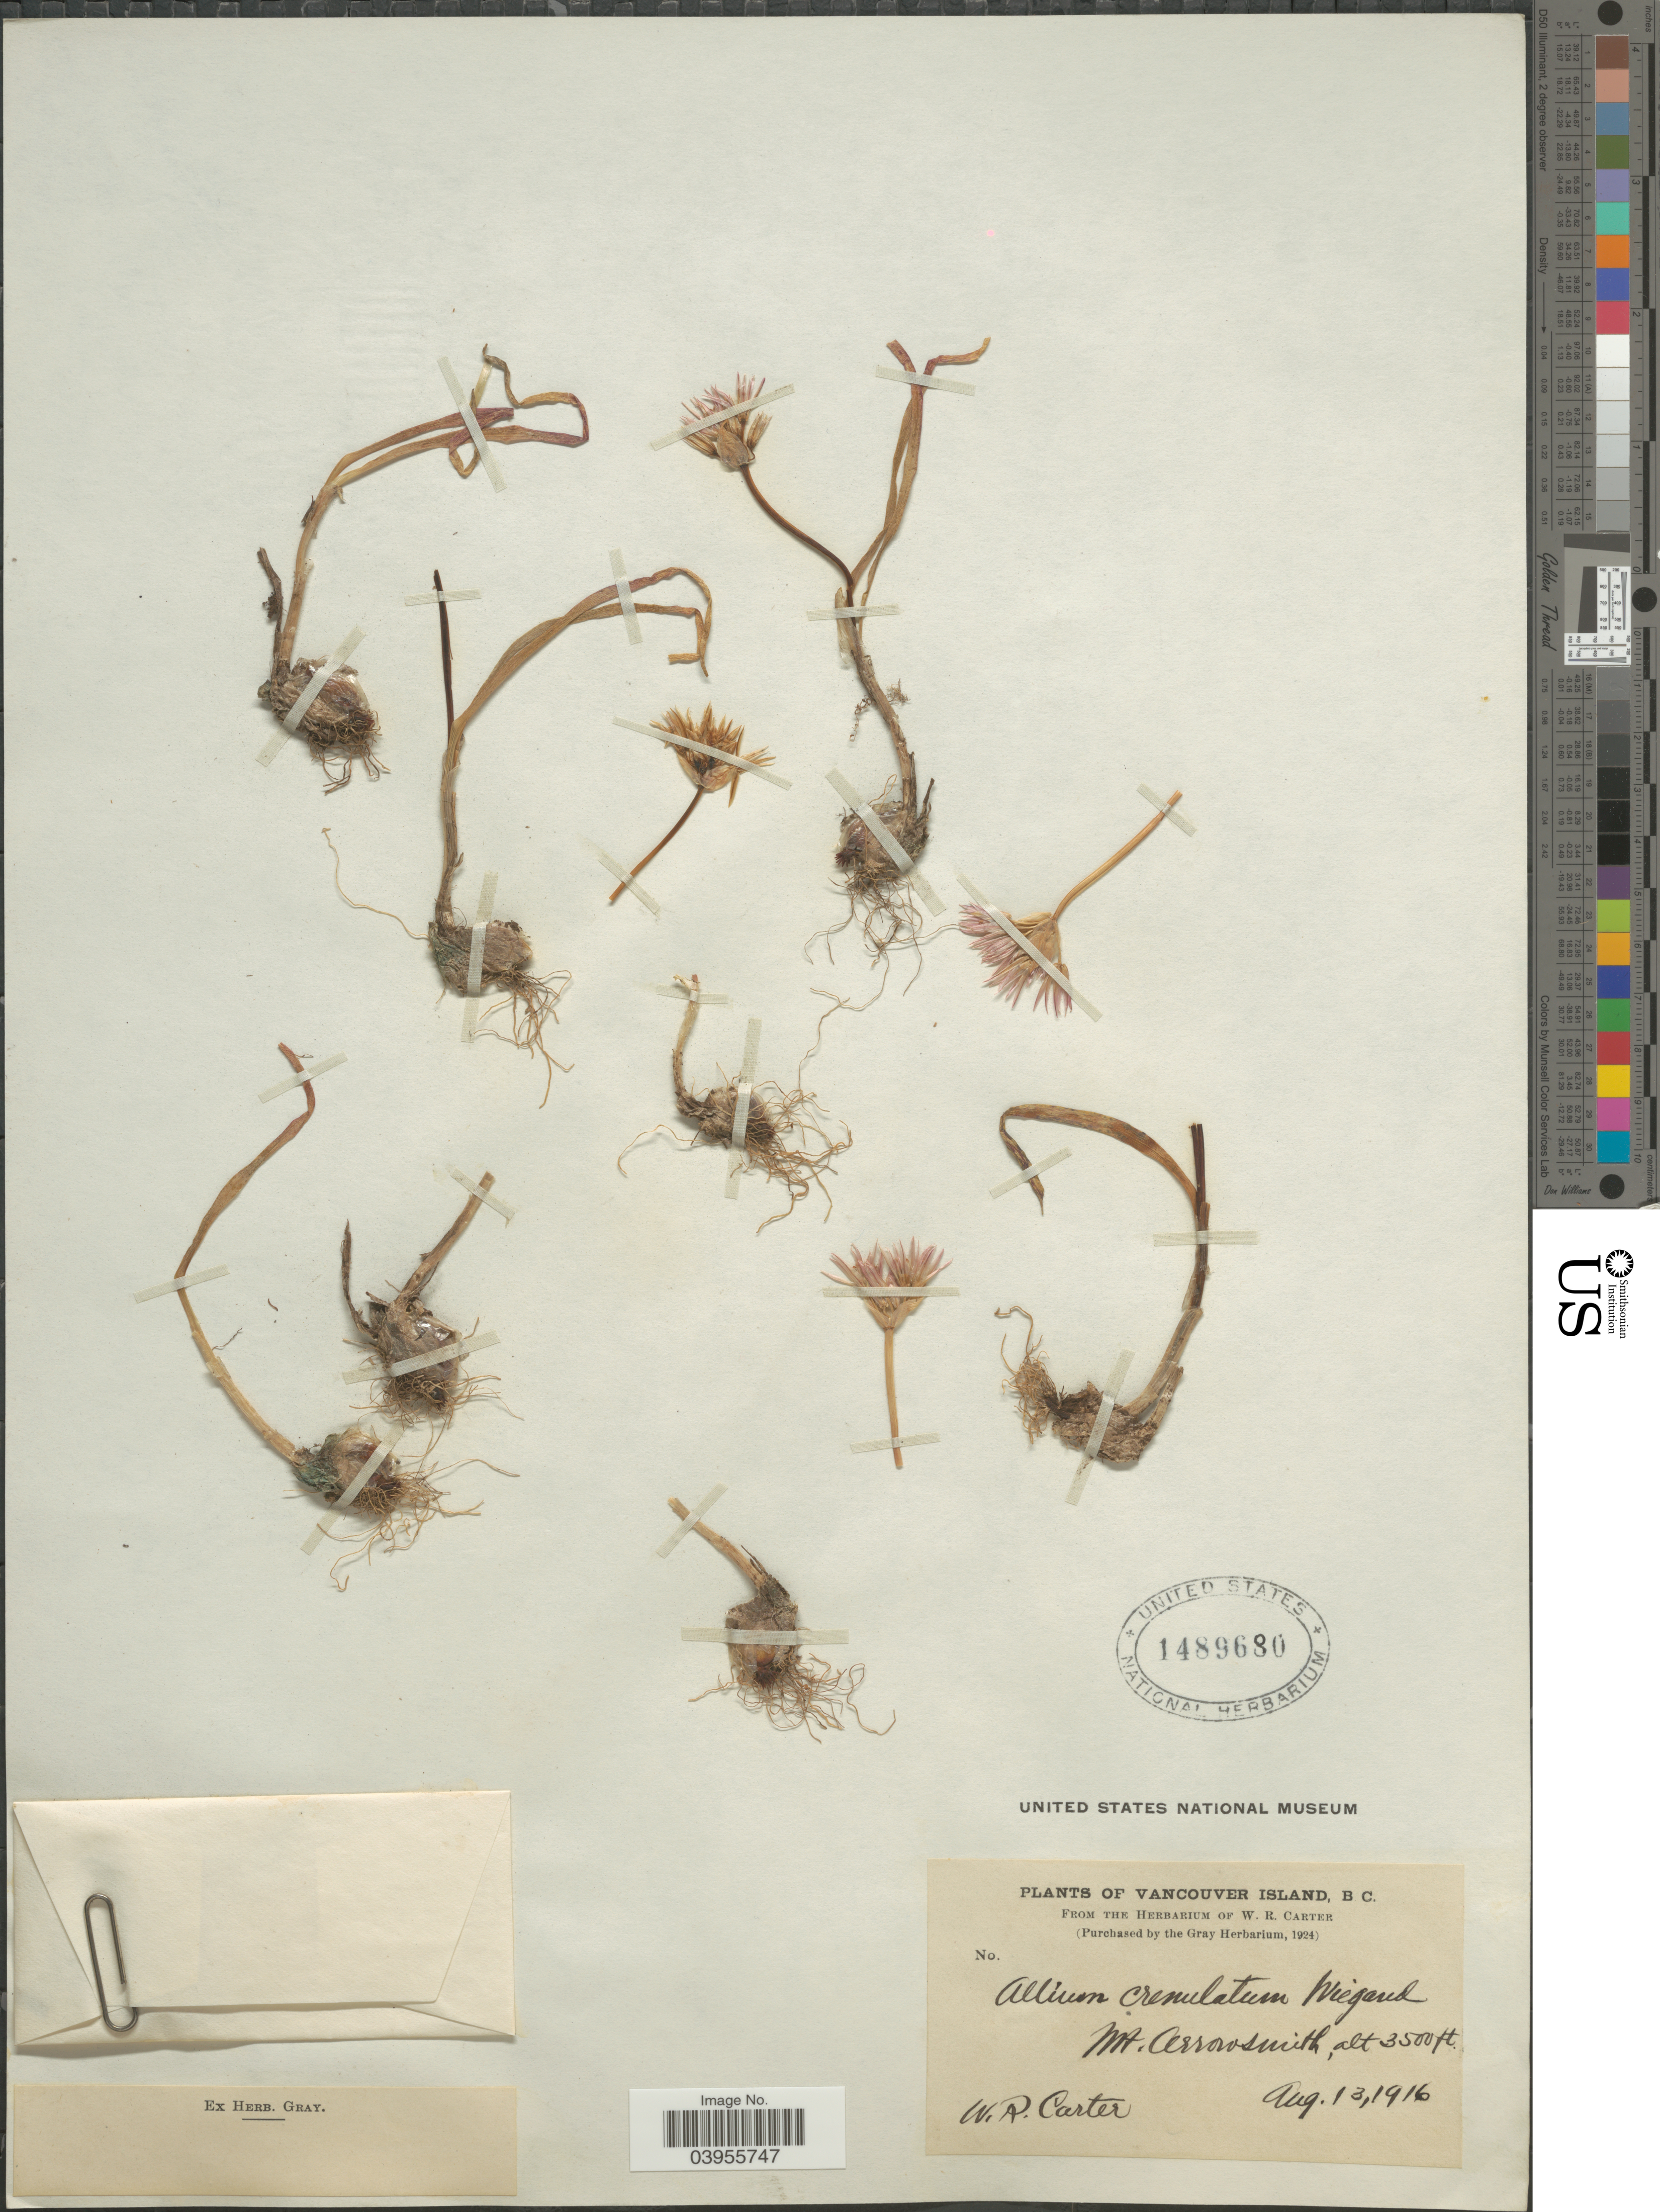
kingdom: Plantae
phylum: Tracheophyta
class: Liliopsida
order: Asparagales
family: Amaryllidaceae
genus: Allium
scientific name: Allium crenulatum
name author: Wiegand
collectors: W. R. Carter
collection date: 1916-08-13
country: Canada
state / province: British Columbia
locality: Vancouver Island. Mt. Arrowsmith.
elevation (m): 1067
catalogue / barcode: US 1489680